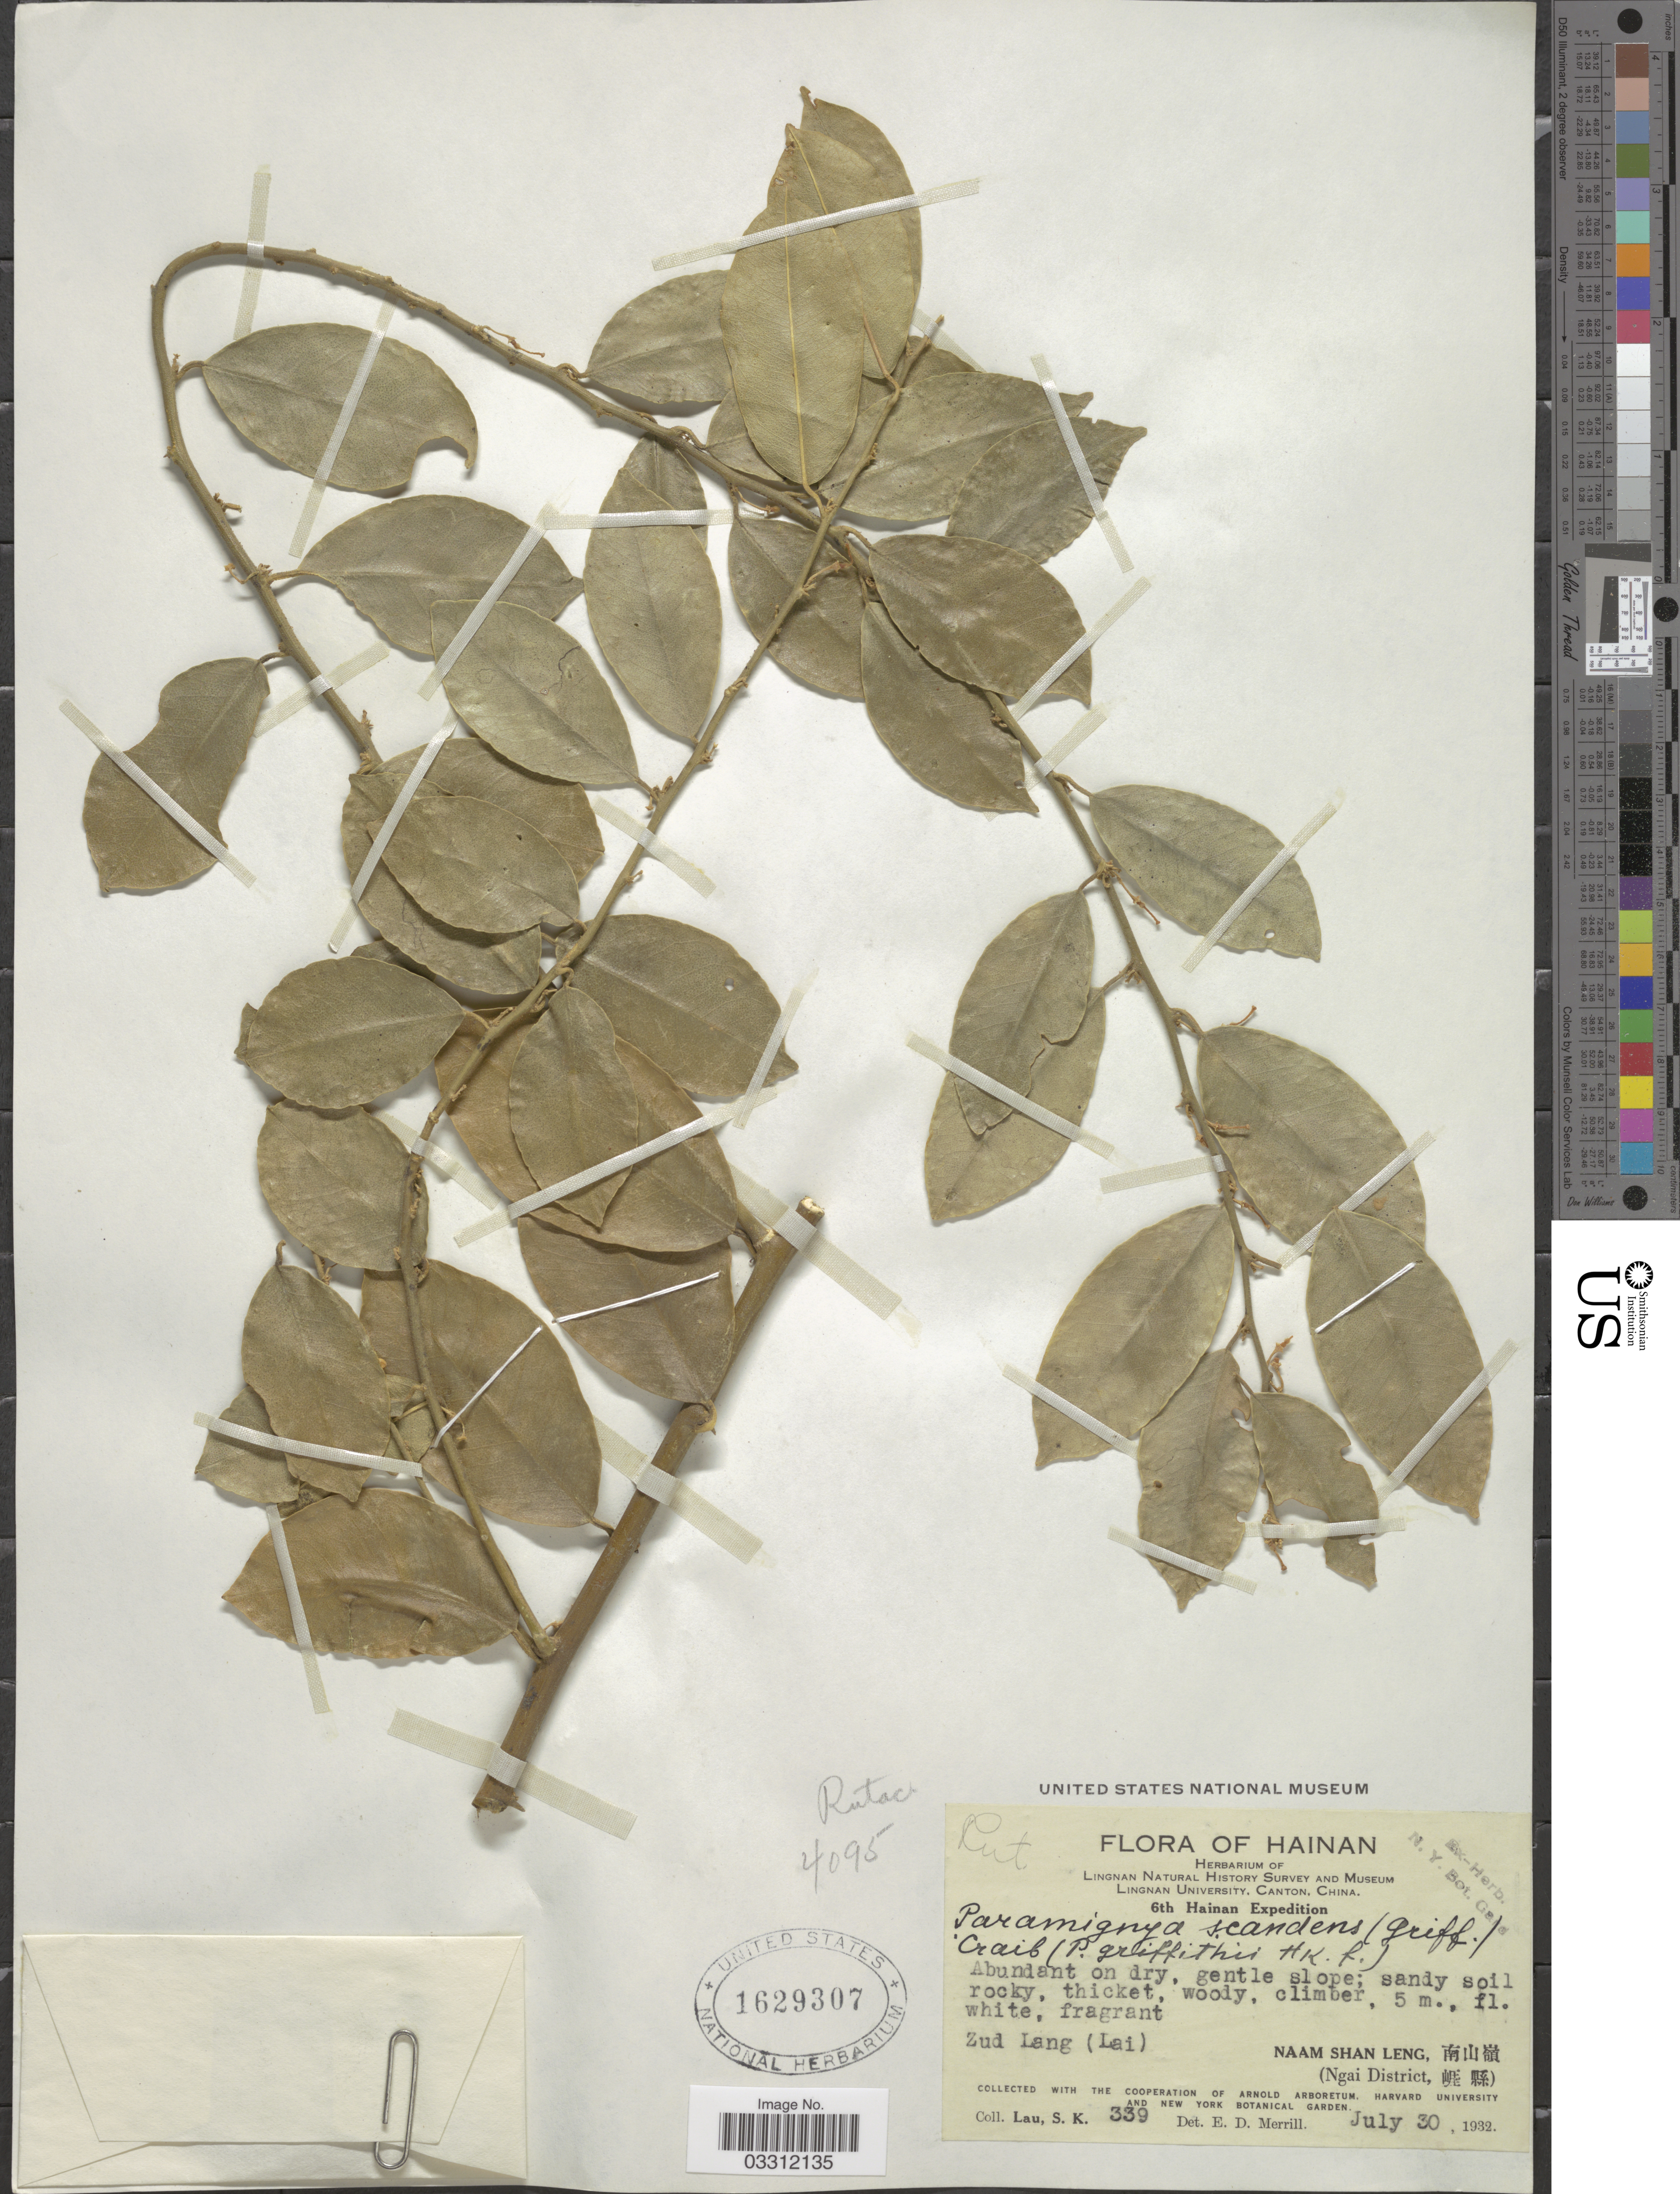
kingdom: Plantae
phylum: Tracheophyta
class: Magnoliopsida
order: Sapindales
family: Rutaceae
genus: Paramignya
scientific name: Paramignya scandens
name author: Craib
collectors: S. K. Lau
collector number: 339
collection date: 1932-07-30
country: China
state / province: Hainan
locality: Zud Lang (Lai) Naam Shan Leng, (Ngai District).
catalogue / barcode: US 1629307